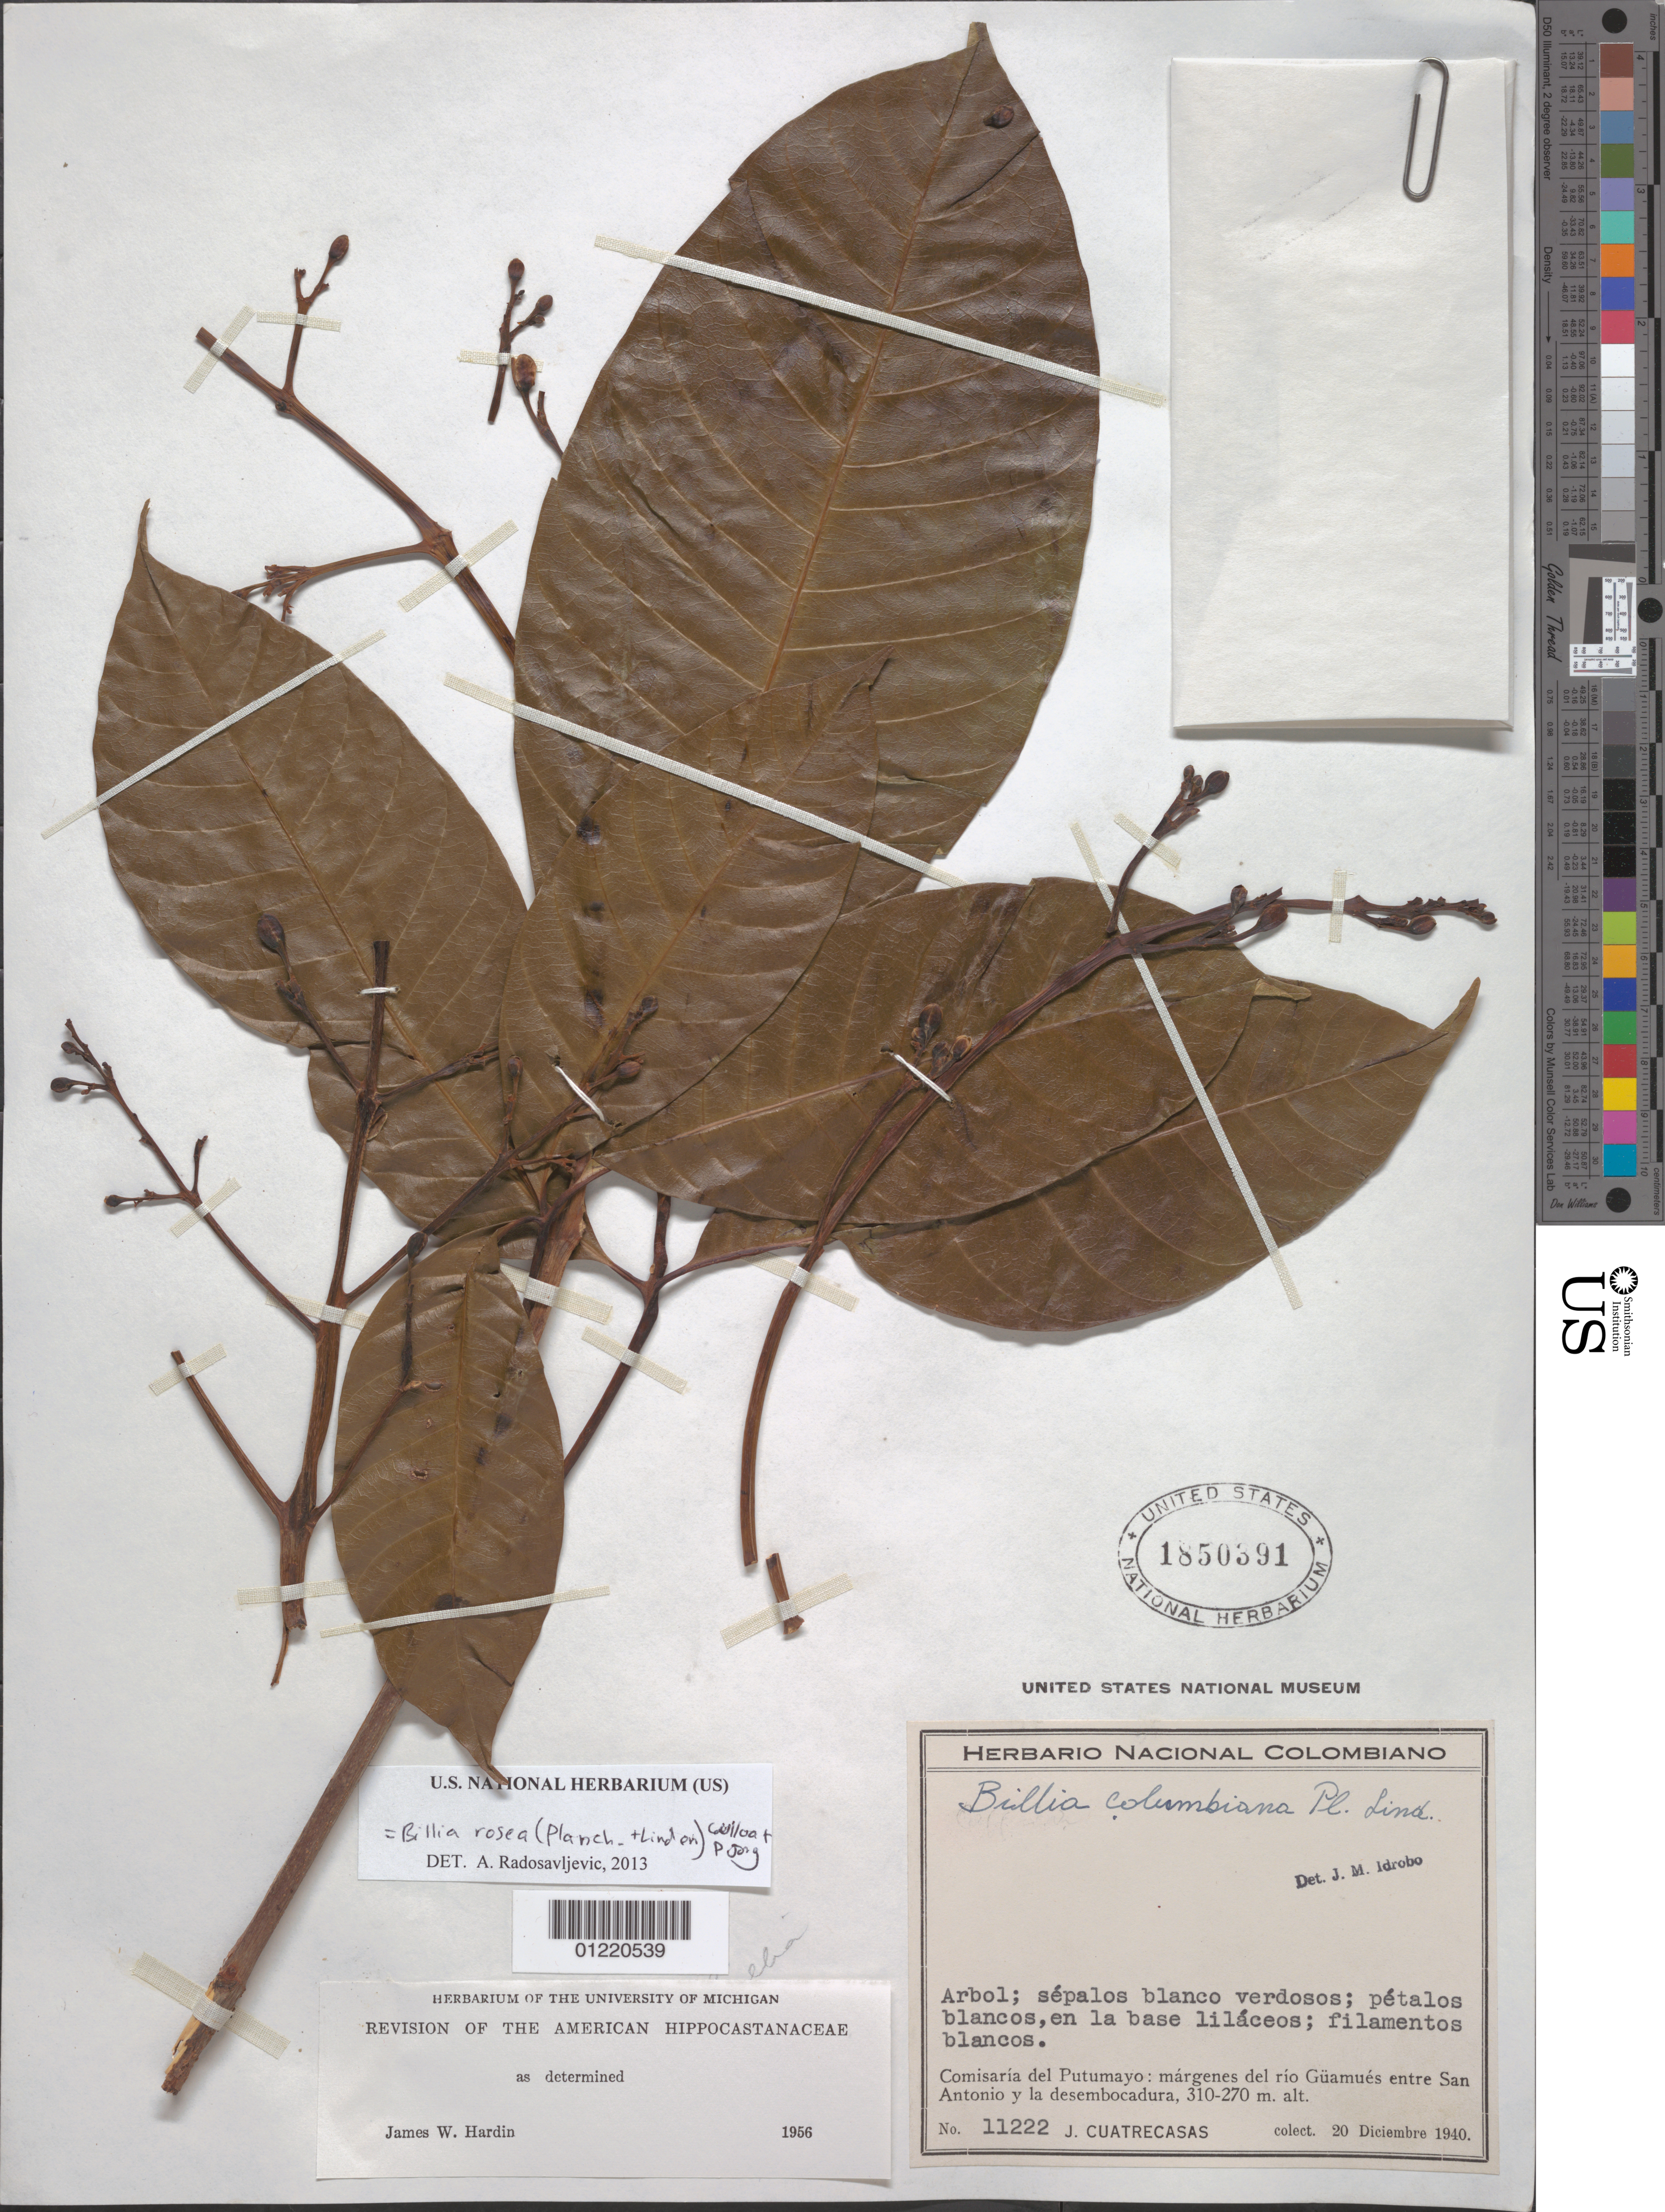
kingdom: Plantae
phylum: Tracheophyta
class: Magnoliopsida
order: Sapindales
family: Sapindaceae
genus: Billia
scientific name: Billia rosea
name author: (Planch. & Linden) C. Ulloa & P.M. Jørg.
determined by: Radosavljevic, Aleksandar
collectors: J. Cuatrecasas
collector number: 11222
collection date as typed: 20 Dec 1940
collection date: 1940-12-20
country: Colombia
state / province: Putumayo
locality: Márgenes del río Güamués entre San Antonio y la desembocadura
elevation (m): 270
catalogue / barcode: US 1850391